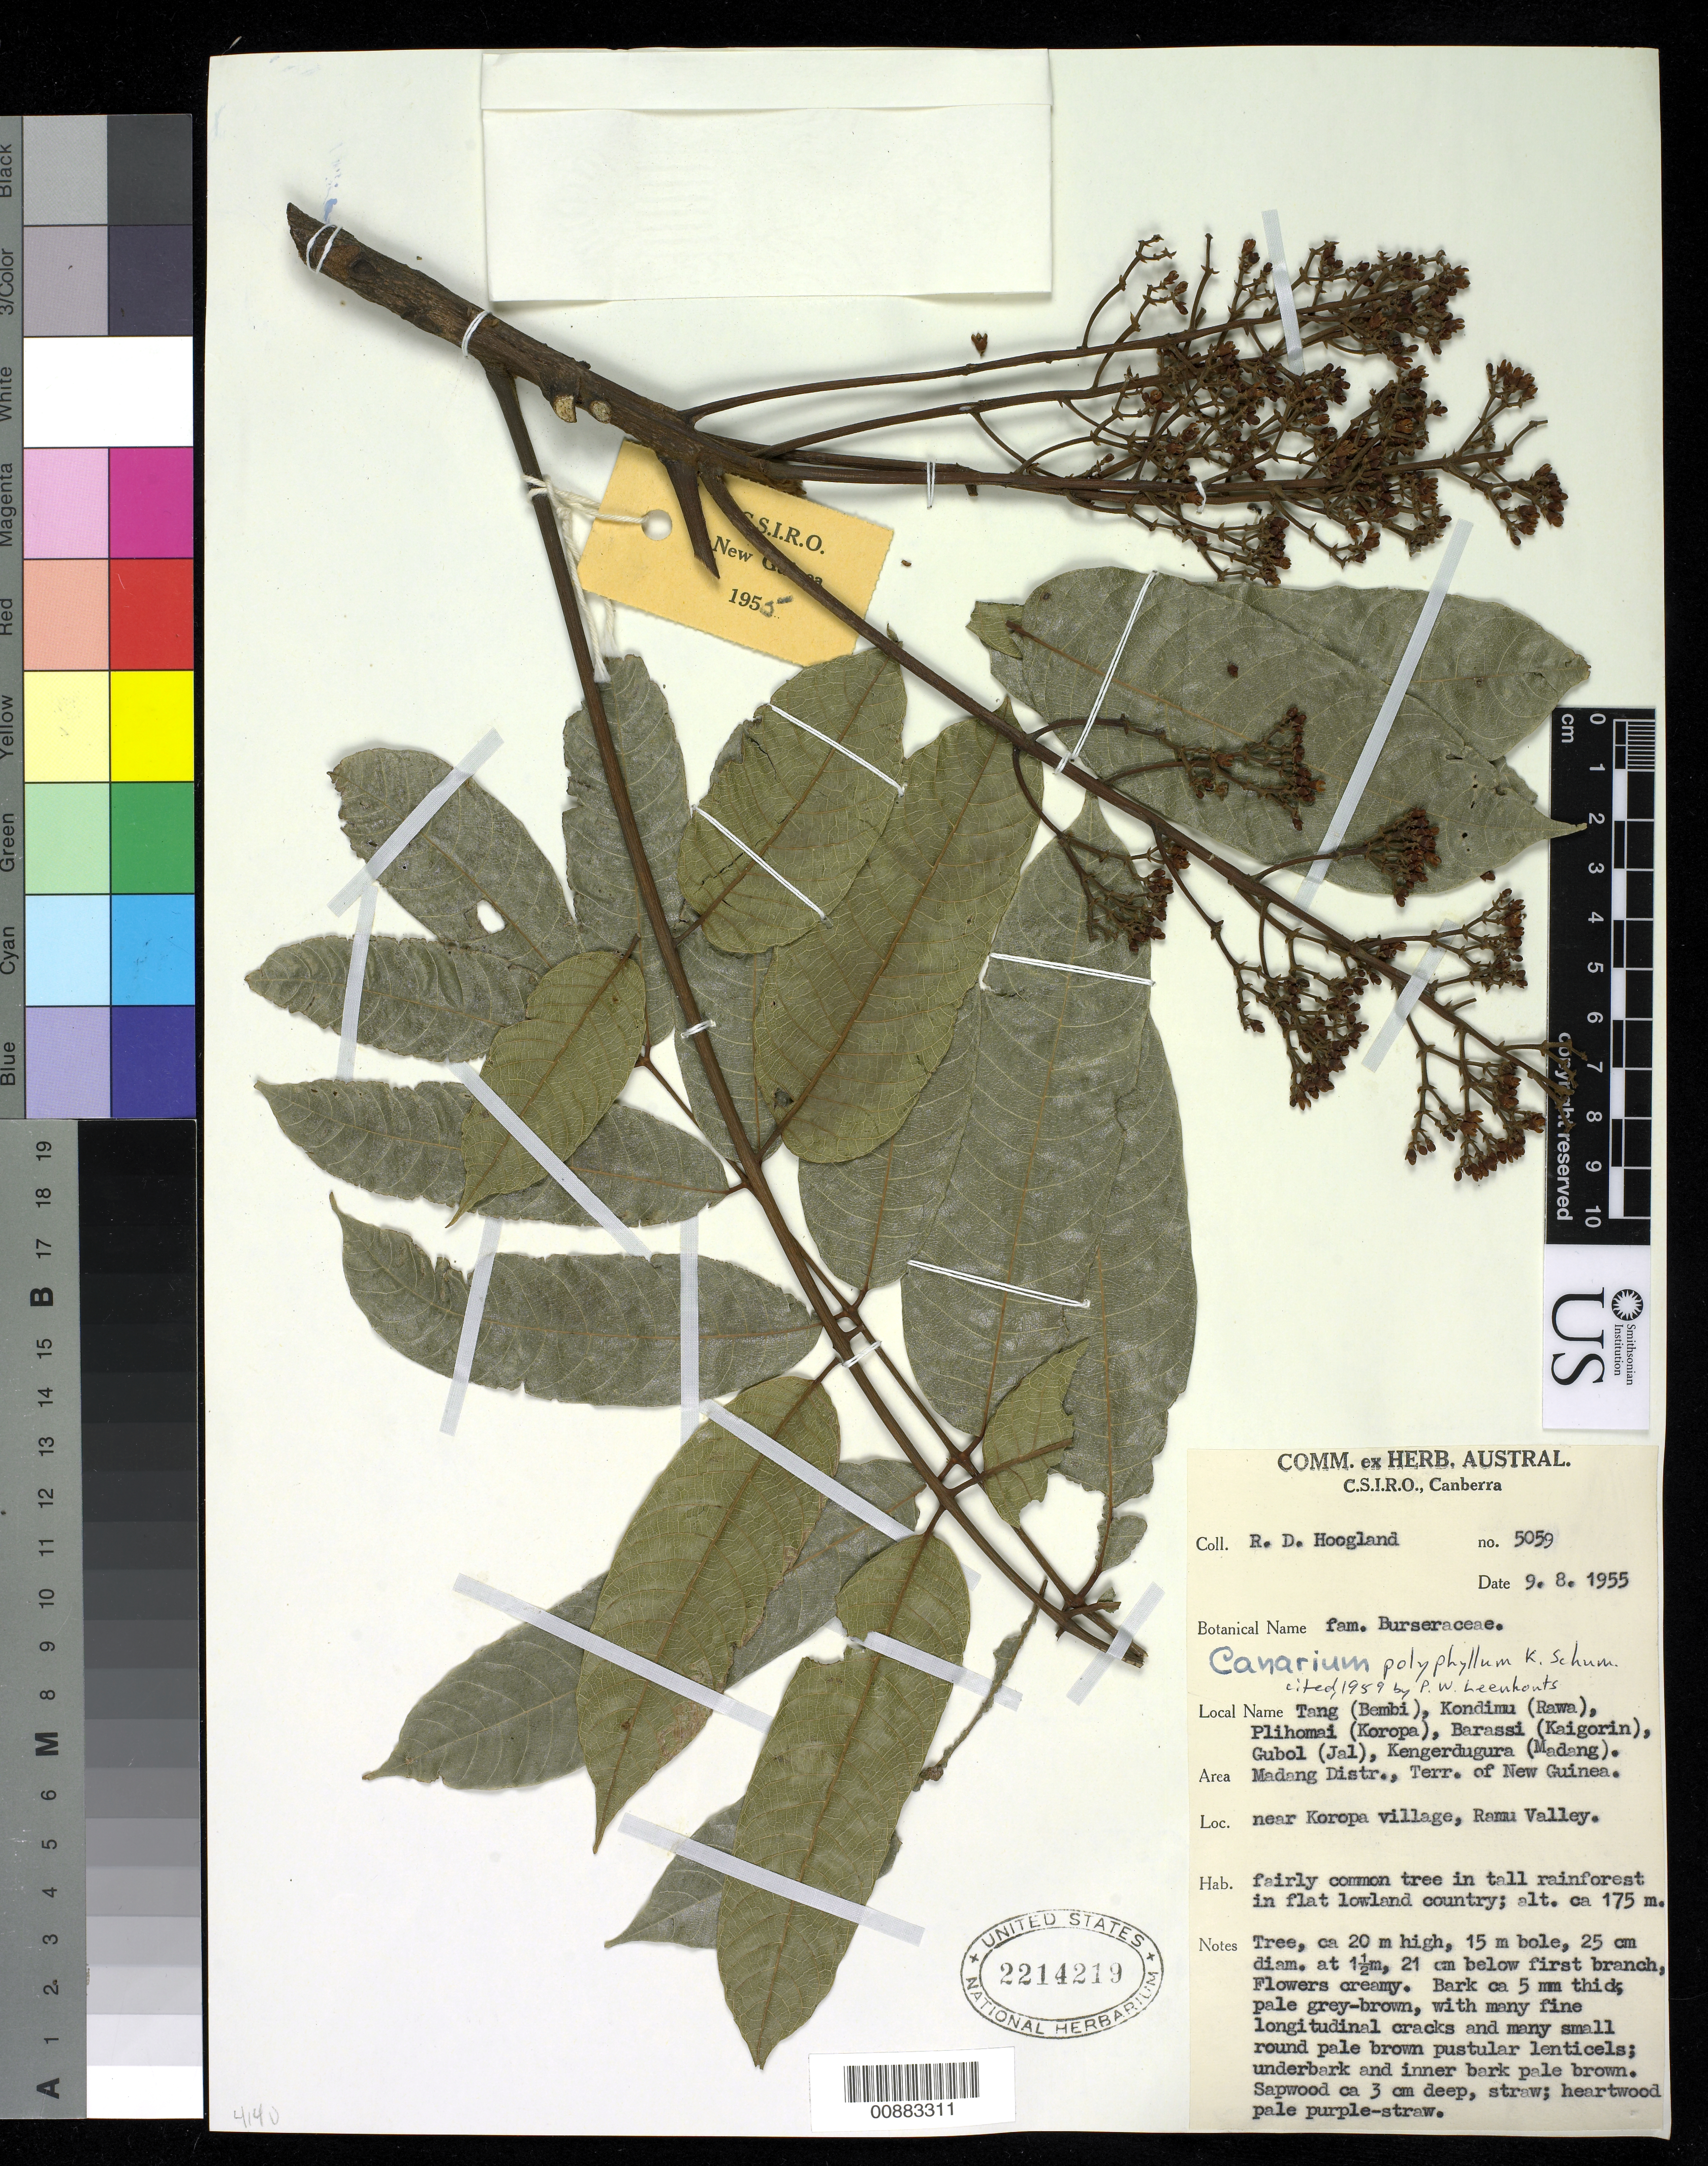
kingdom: Plantae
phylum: Tracheophyta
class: Magnoliopsida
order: Sapindales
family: Burseraceae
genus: Canarium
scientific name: Canarium polyphyllum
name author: K. Schum.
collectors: R. D. Hoogland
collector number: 5059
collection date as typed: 09 Aug 1955 or 08 Sep 1955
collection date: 1955-08-09 or 1955-09-08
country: Papua New Guinea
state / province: Madang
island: New Guinea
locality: Madang Distr., near Koropa village, Ramu valley.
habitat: Fairly common tree in tall rainforest in flat lowland country.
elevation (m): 175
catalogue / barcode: US 2214219